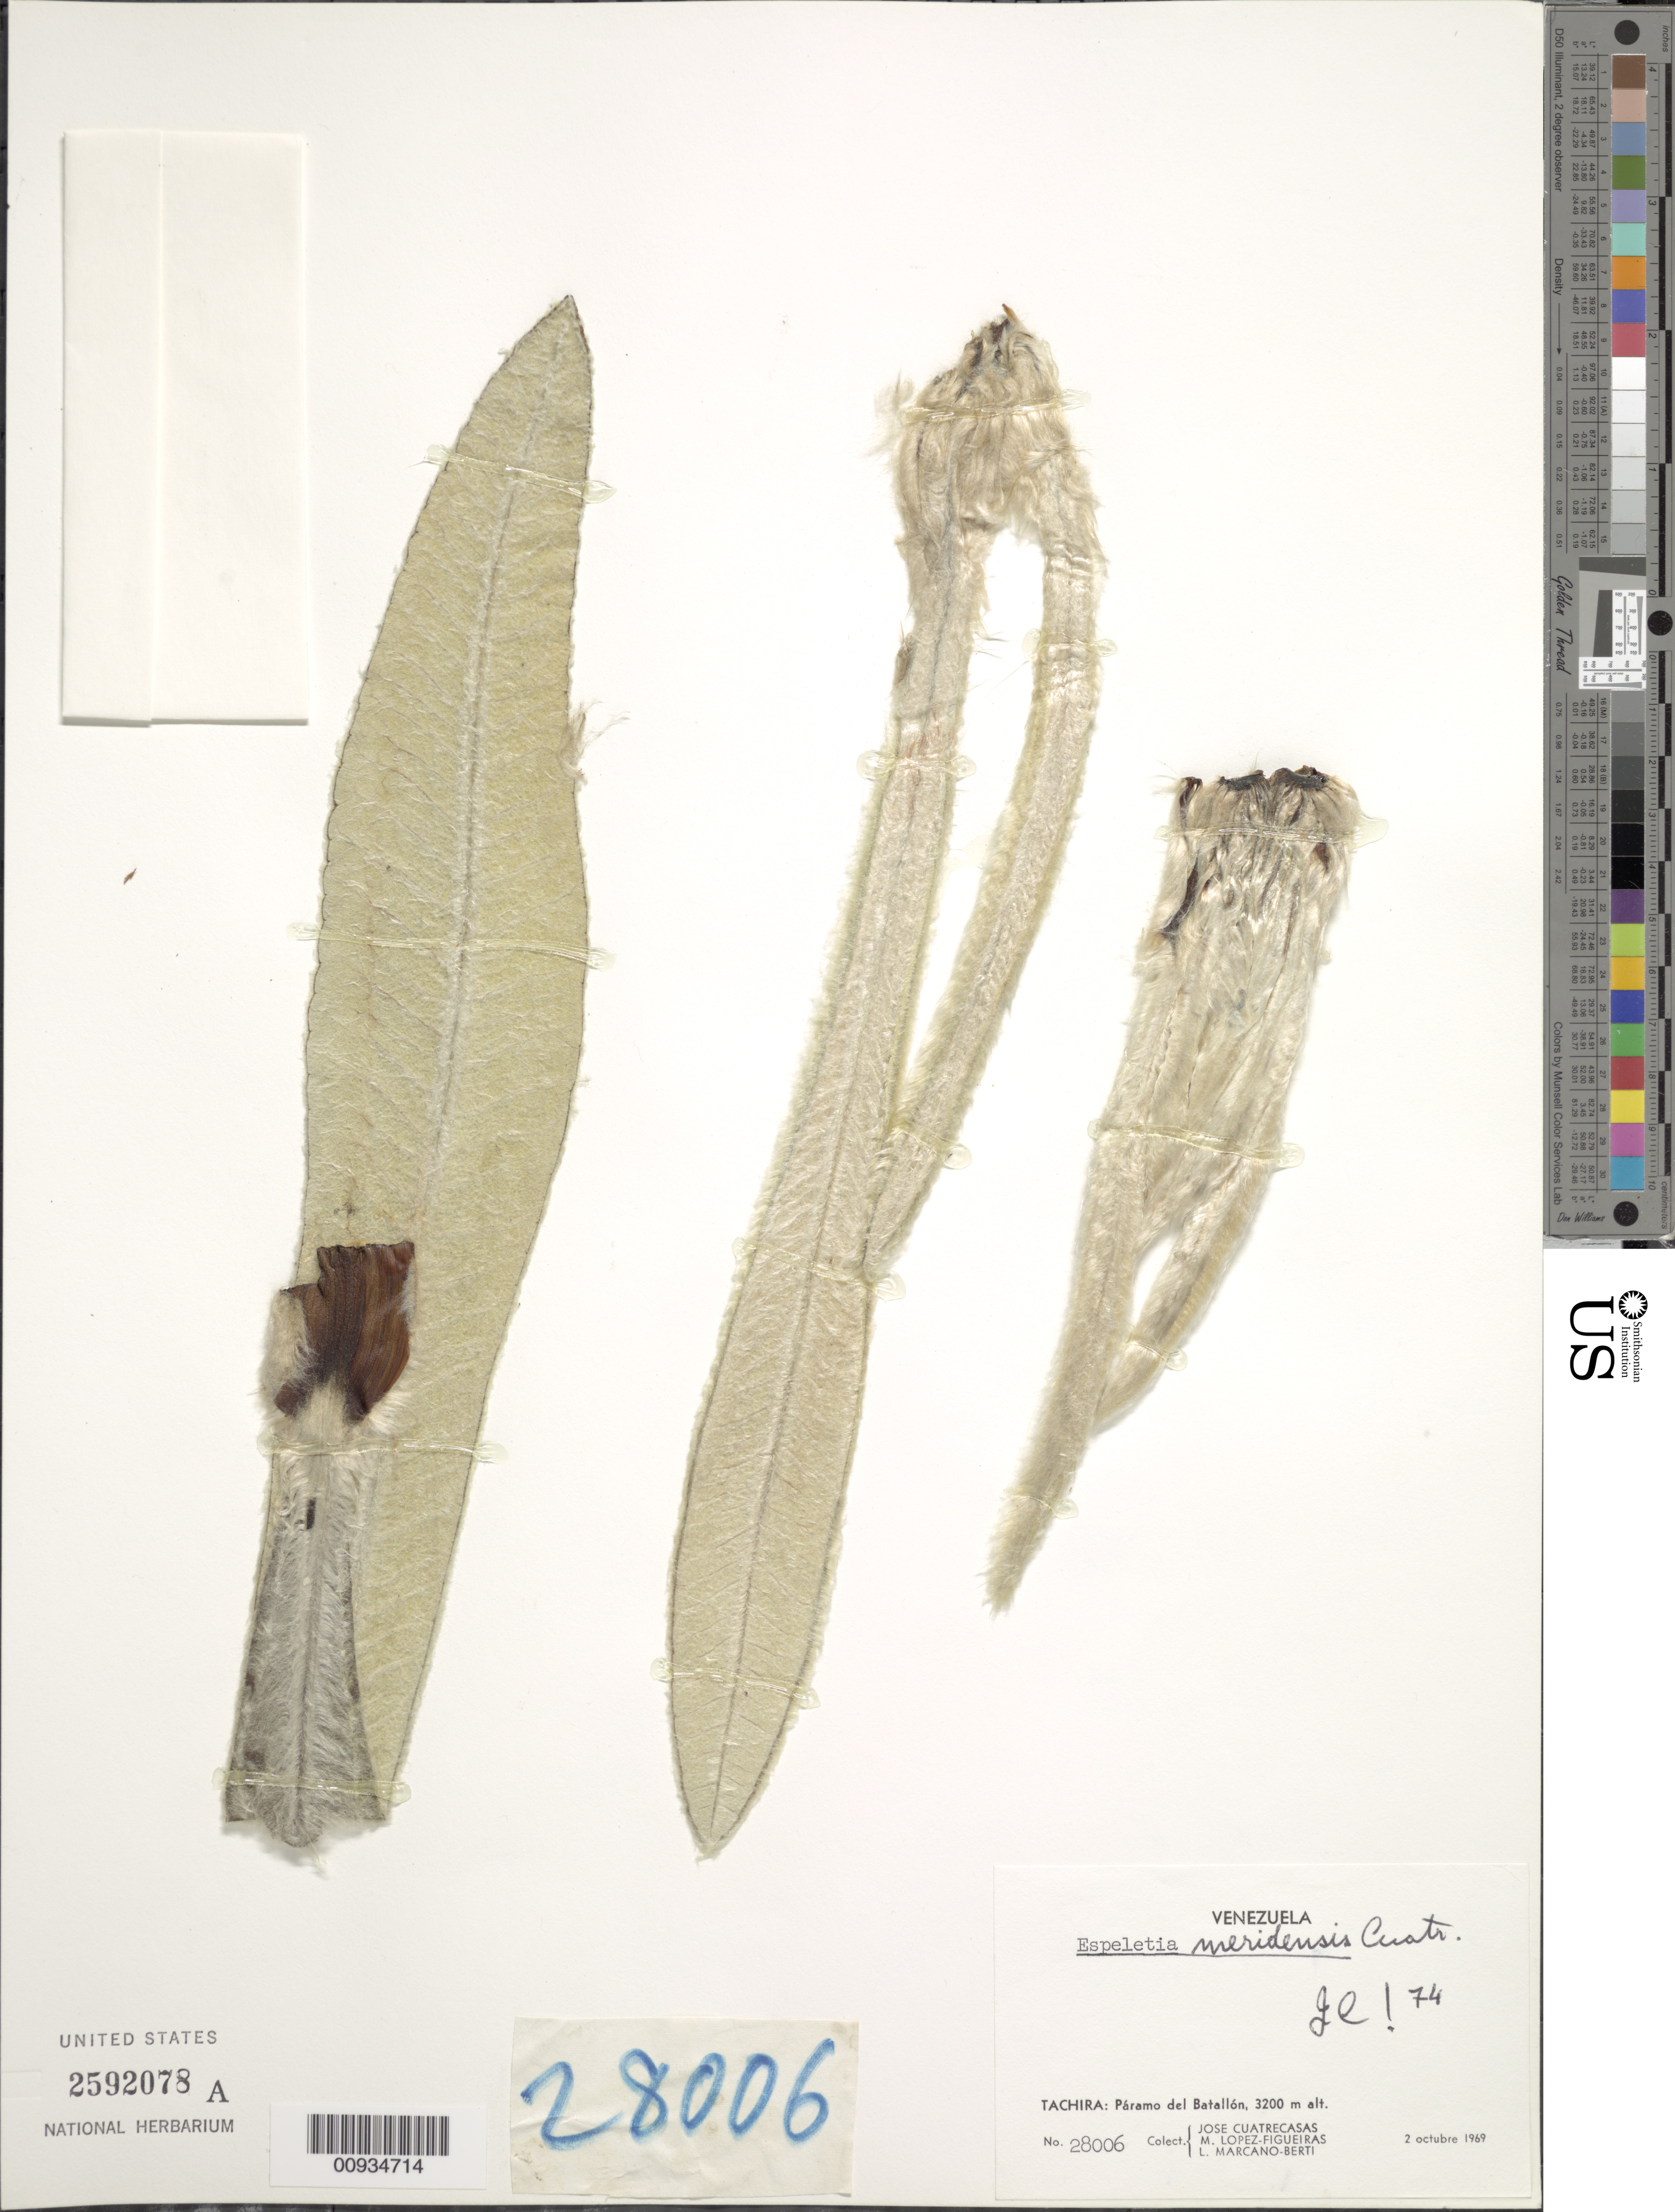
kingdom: Plantae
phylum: Tracheophyta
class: Magnoliopsida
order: Asterales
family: Asteraceae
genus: Espeletiopsis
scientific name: Espeletiopsis meridensis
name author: (Cuatrec.) Cuatrec.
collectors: J. Cuatrecasas, M. López Figueiras & L. Marcano-Berti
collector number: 28006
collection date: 1969-10-02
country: Venezuela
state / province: Tachira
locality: Tachira: Paramo del Batallon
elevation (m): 3200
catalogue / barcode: US 2592078A